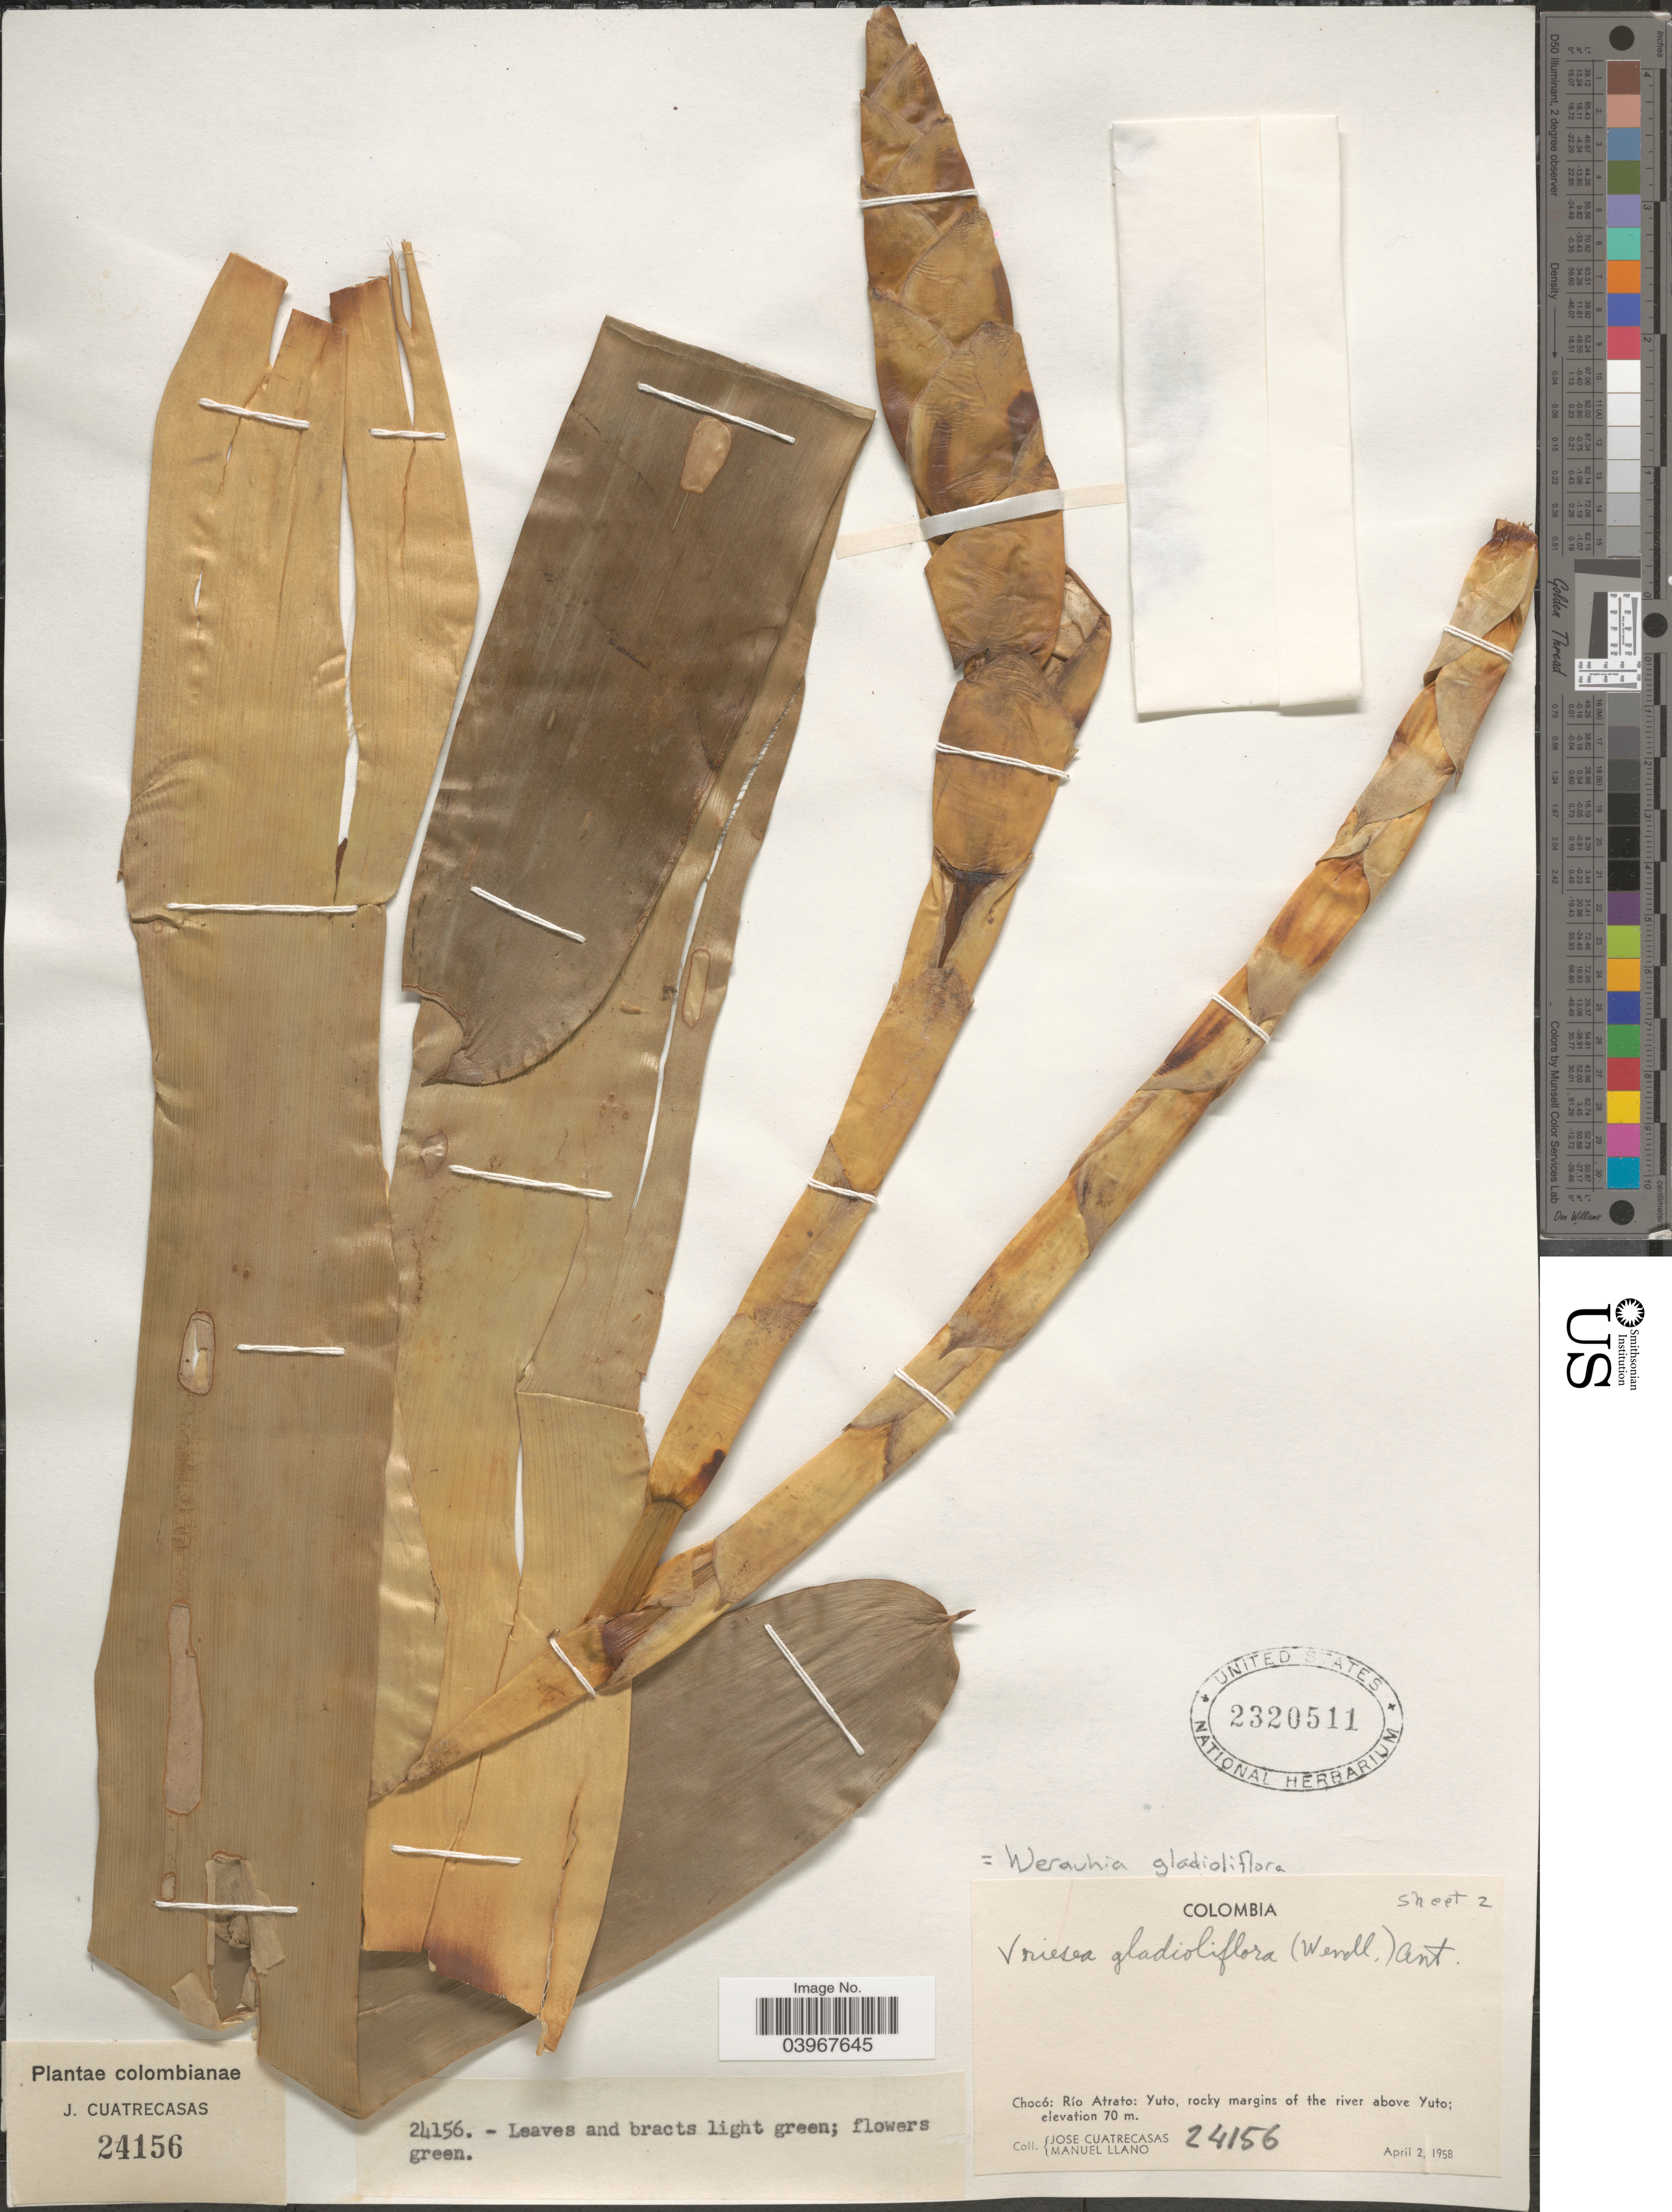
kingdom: Plantae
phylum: Tracheophyta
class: Liliopsida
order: Poales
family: Bromeliaceae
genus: Werauhia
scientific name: Werauhia gladioliflora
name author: (H. Wendl.) J.R. Grant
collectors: J. Cuatrecasas & M. Llano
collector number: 24156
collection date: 1958-04-02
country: Colombia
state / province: Chocó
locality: Río Atrato: Yuto, rocky margins of the river above Yuto.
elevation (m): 70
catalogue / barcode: US 2320511